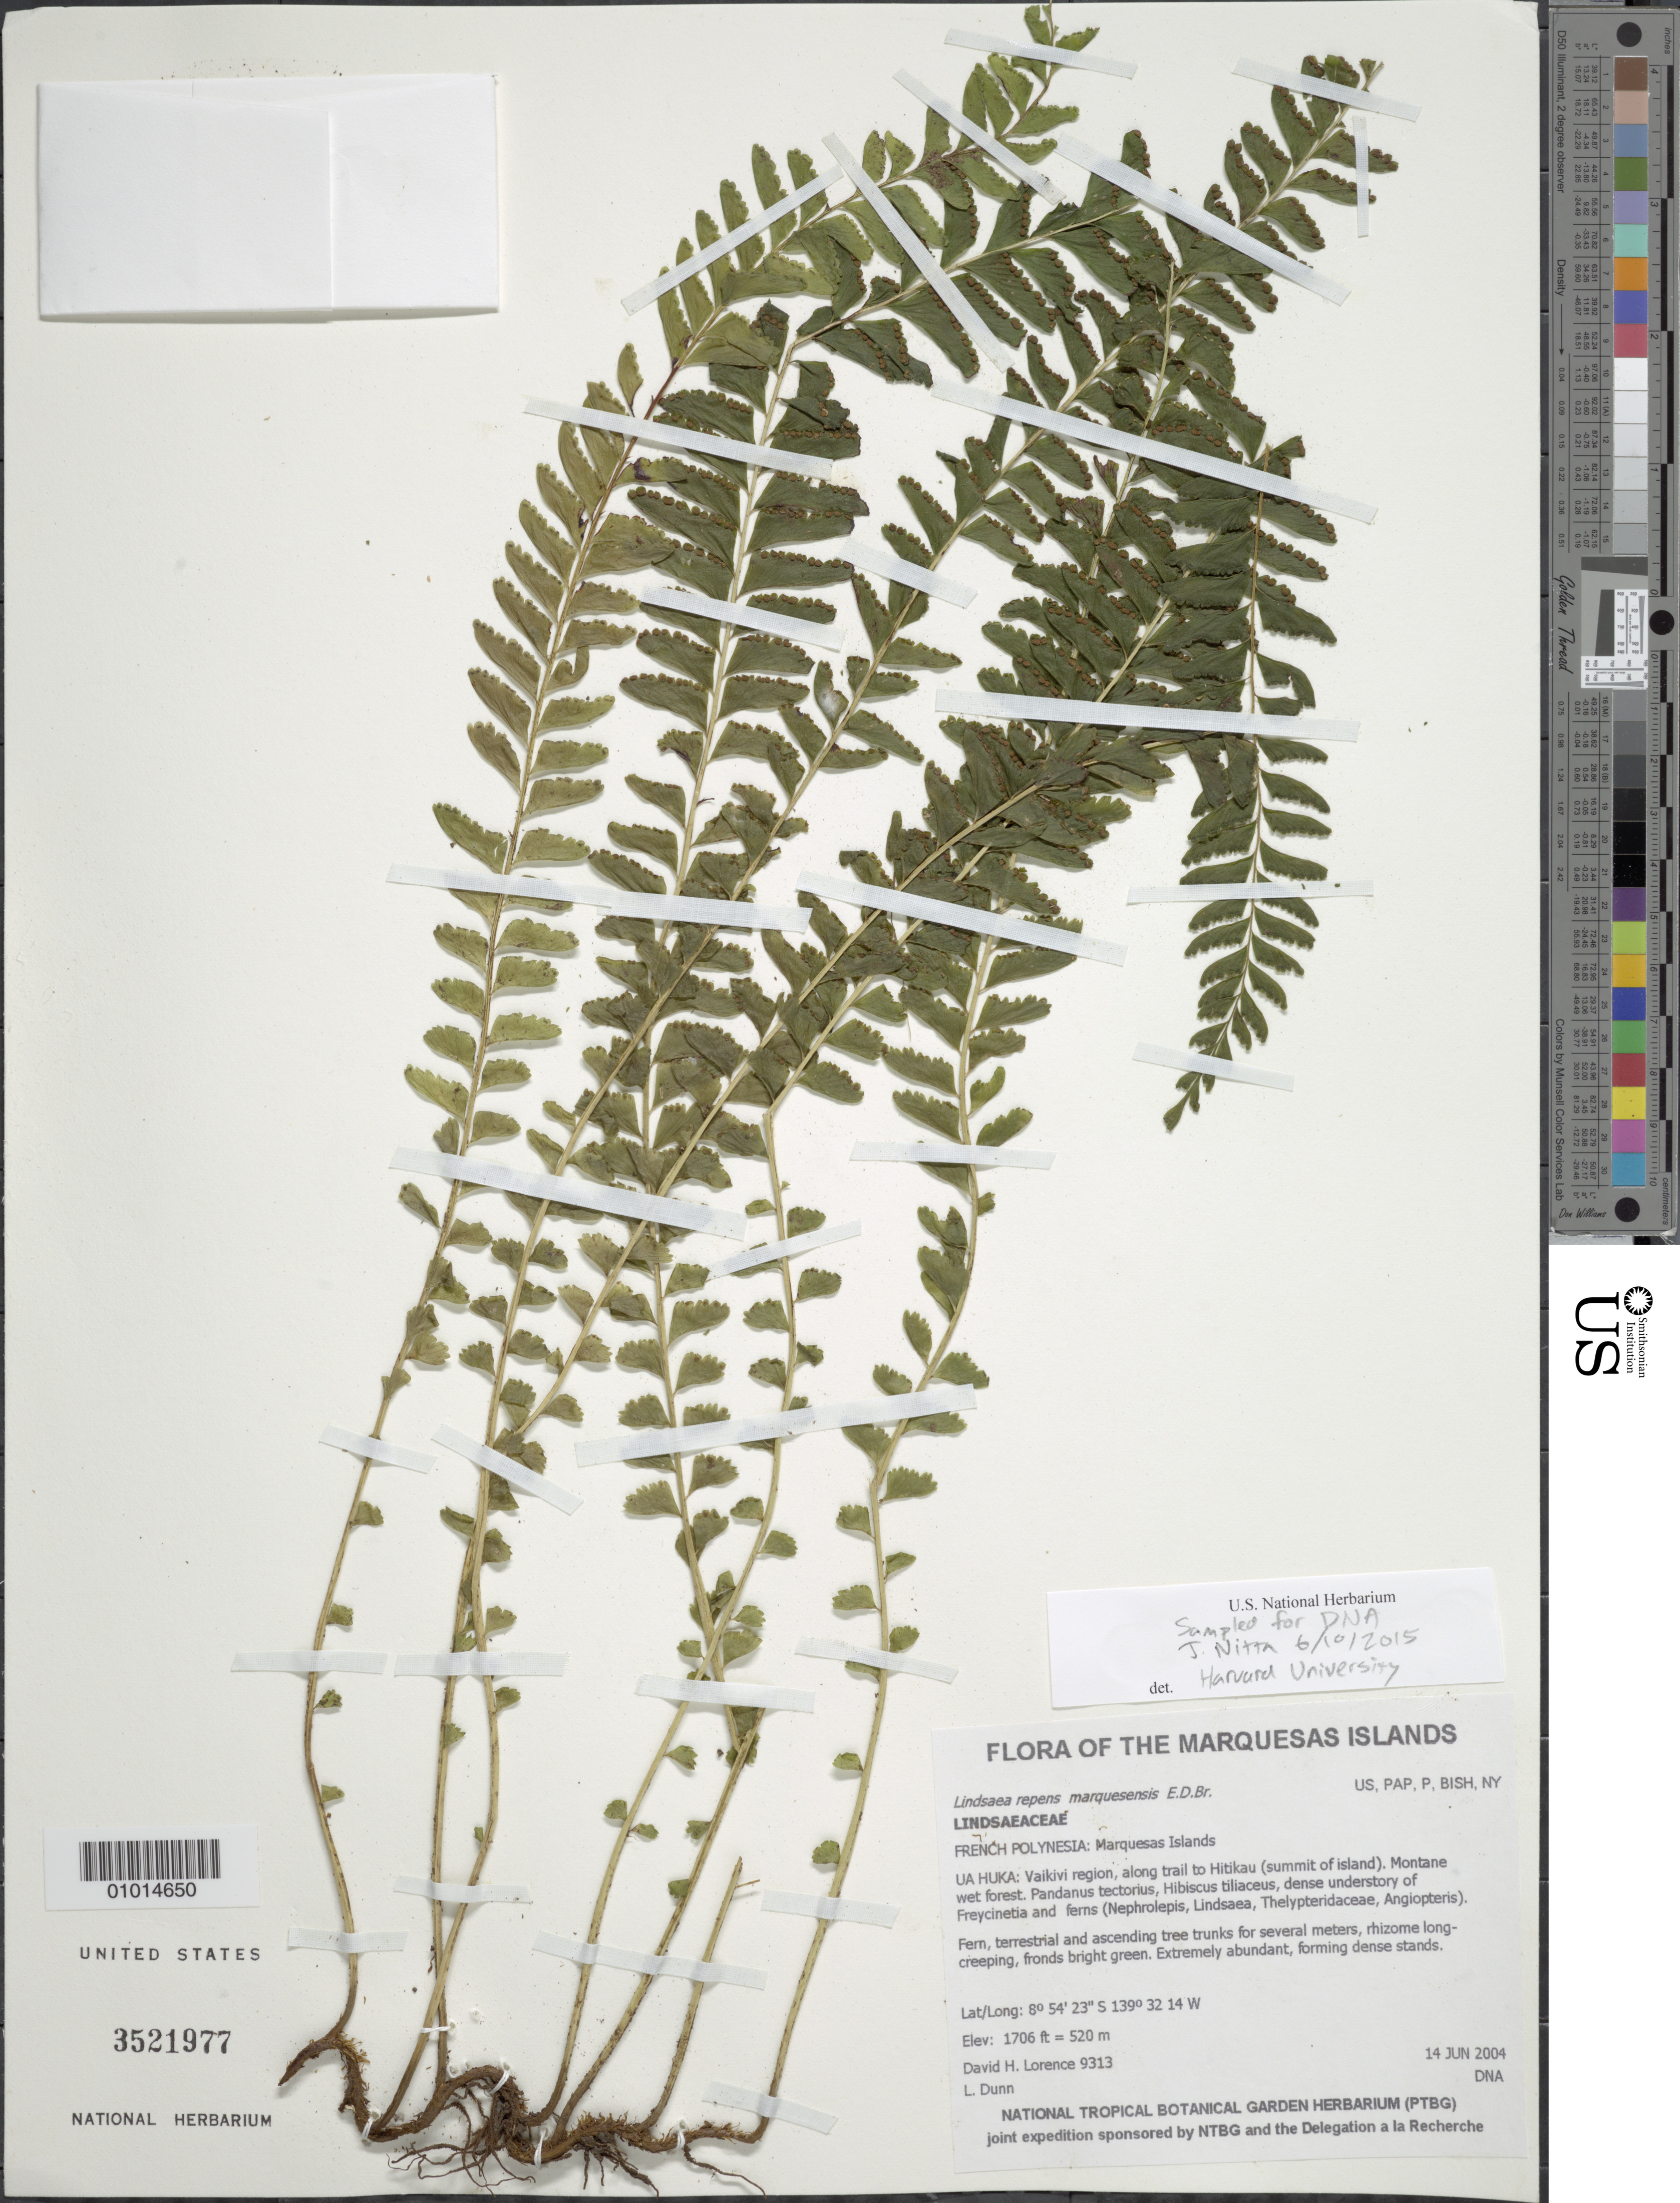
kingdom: Plantae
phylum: Tracheophyta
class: Polypodiopsida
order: Polypodiales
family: Lindsaeaceae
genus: Lindsaea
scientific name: Lindsaea repens var. marquesensis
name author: E.D. Br.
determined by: Lorence, David H., (PTBG), National Tropical Botanical Garden (UNITED STATES)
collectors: D. Lorence & L. Dunn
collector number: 9313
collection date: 2004-06-14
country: French Polynesia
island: Ua Huka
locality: Vaikivi region, along trail to Hitikau (summit of island)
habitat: Montane wet forest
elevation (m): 520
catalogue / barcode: US 3521977